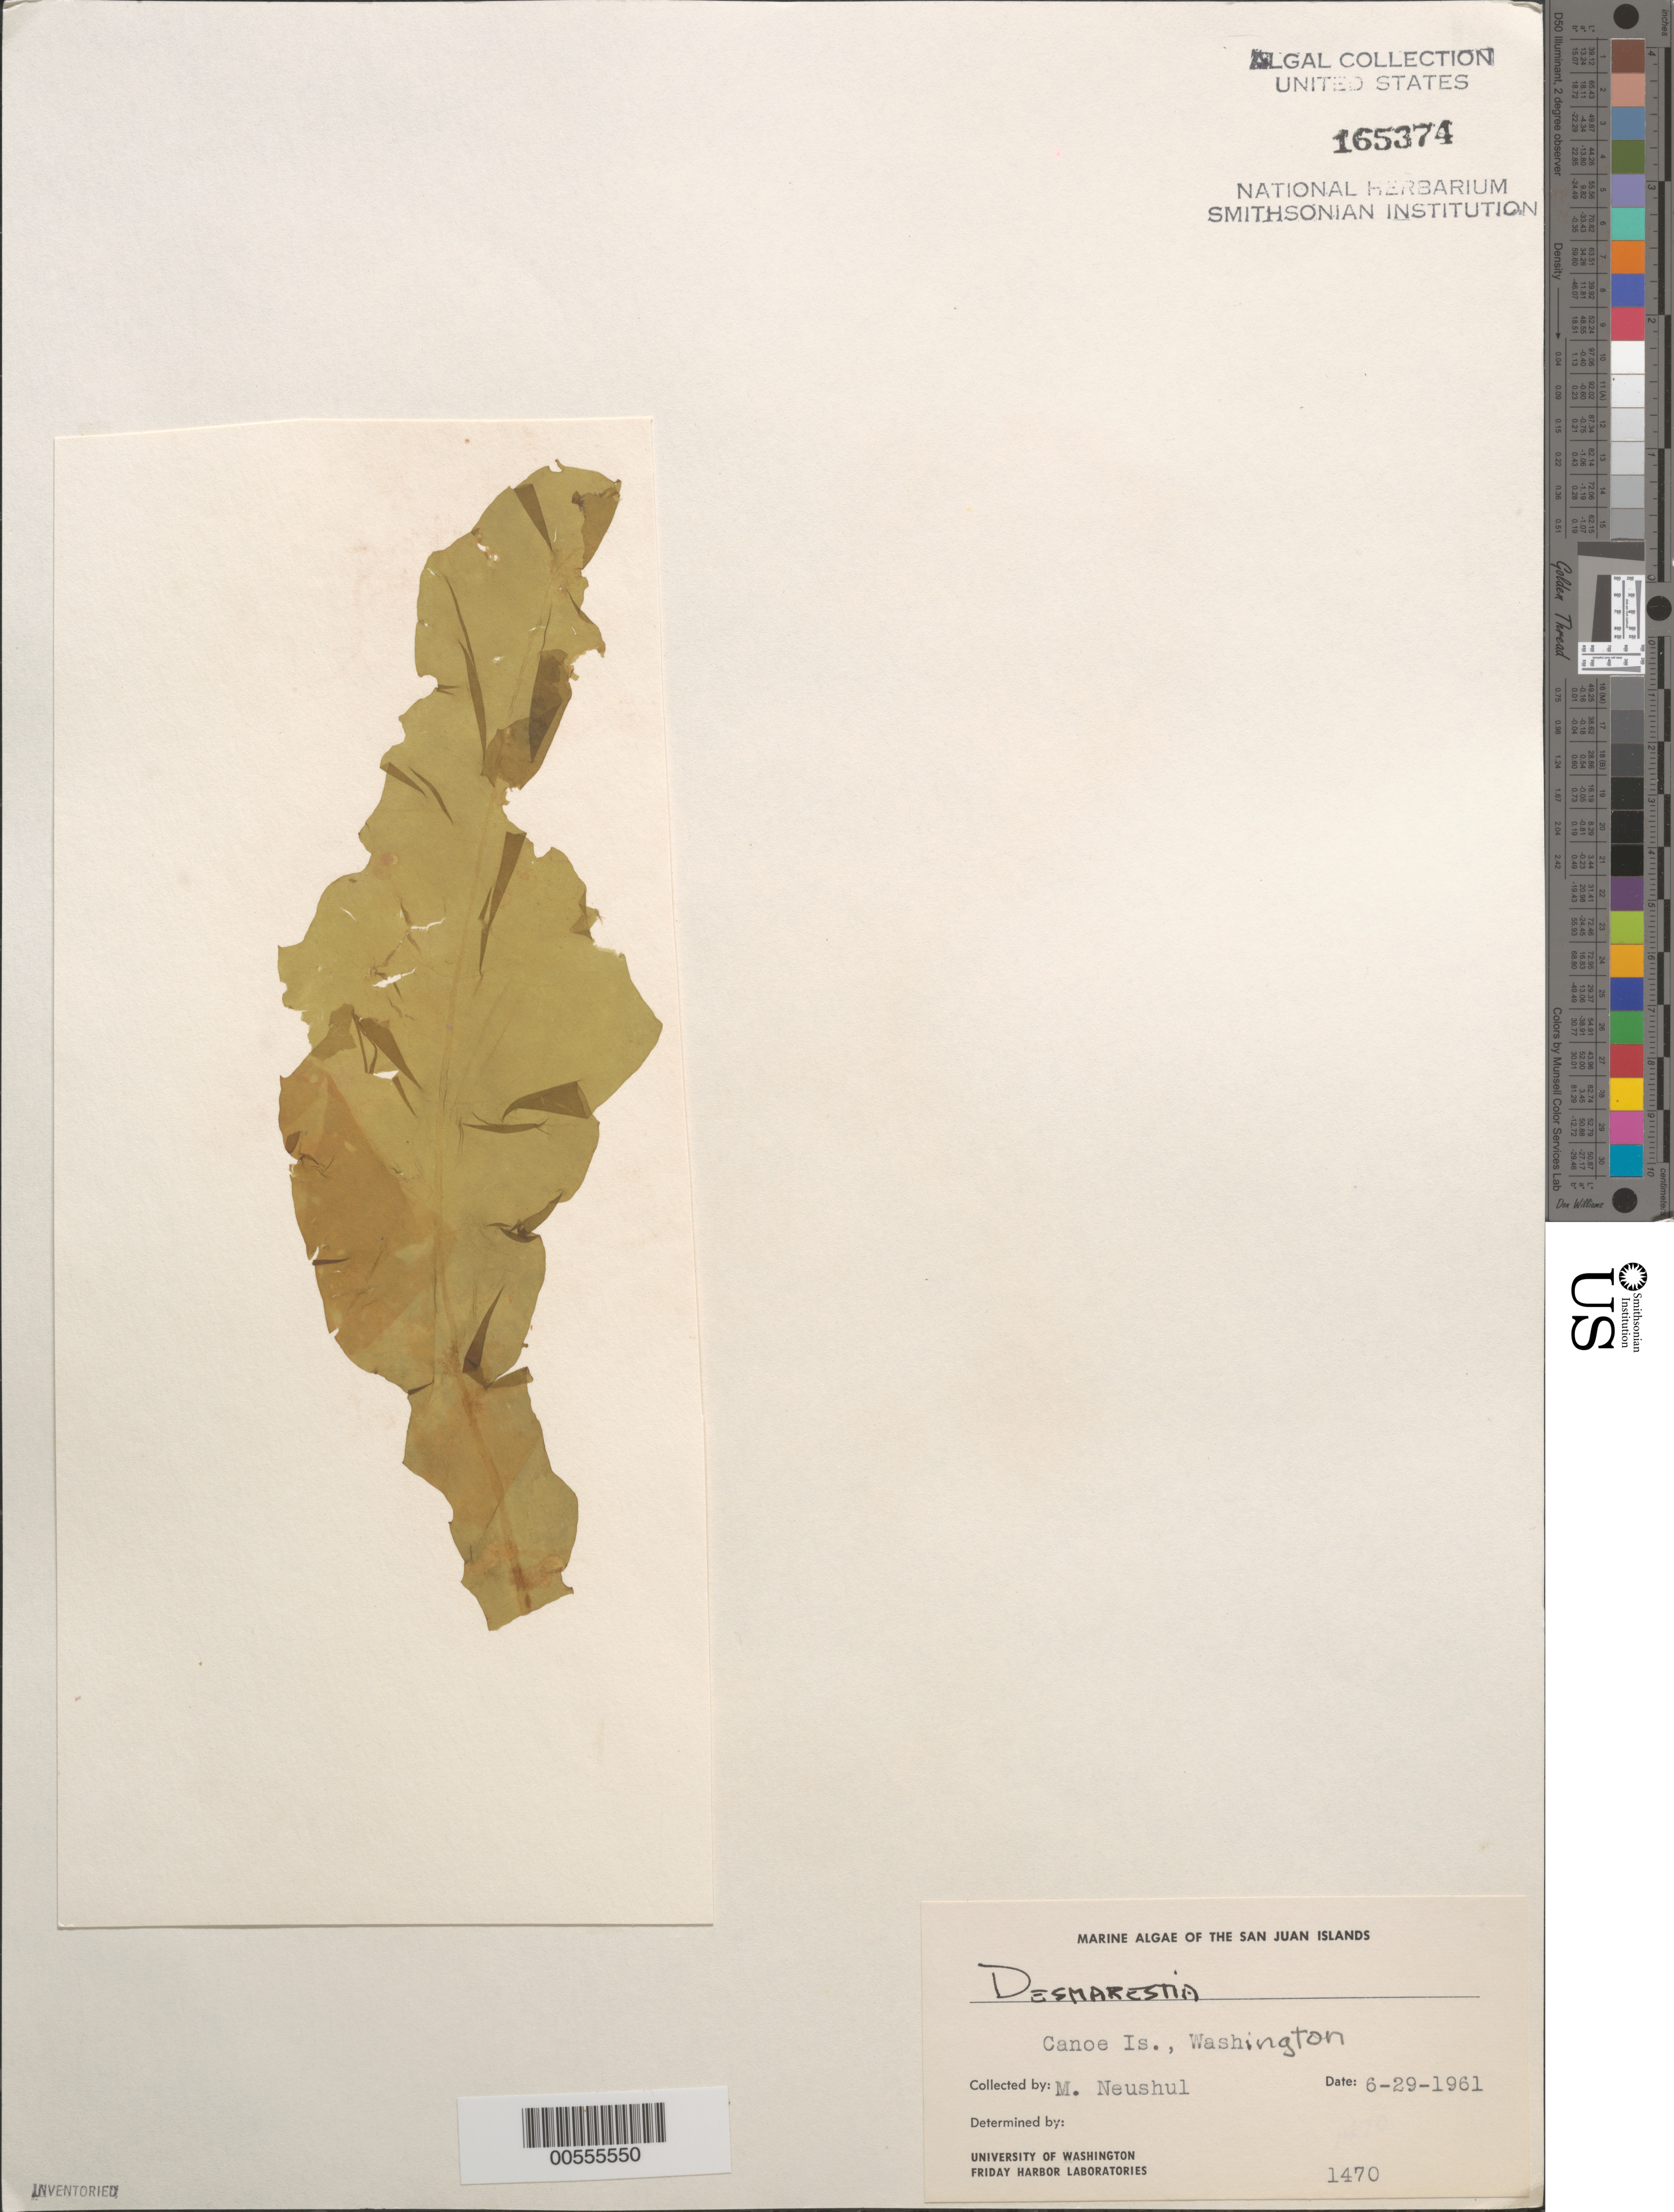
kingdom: Chromista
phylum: Ochrophyta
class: Phaeophyceae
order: Desmarestiales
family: Desmarestiaceae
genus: Desmarestia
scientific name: Desmarestia sp.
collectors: M. Neushul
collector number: Neushul 1470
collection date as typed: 29 Jun 1961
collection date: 1961-06-29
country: United States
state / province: Washington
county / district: San Juan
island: Canoe Island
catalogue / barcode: US 165374